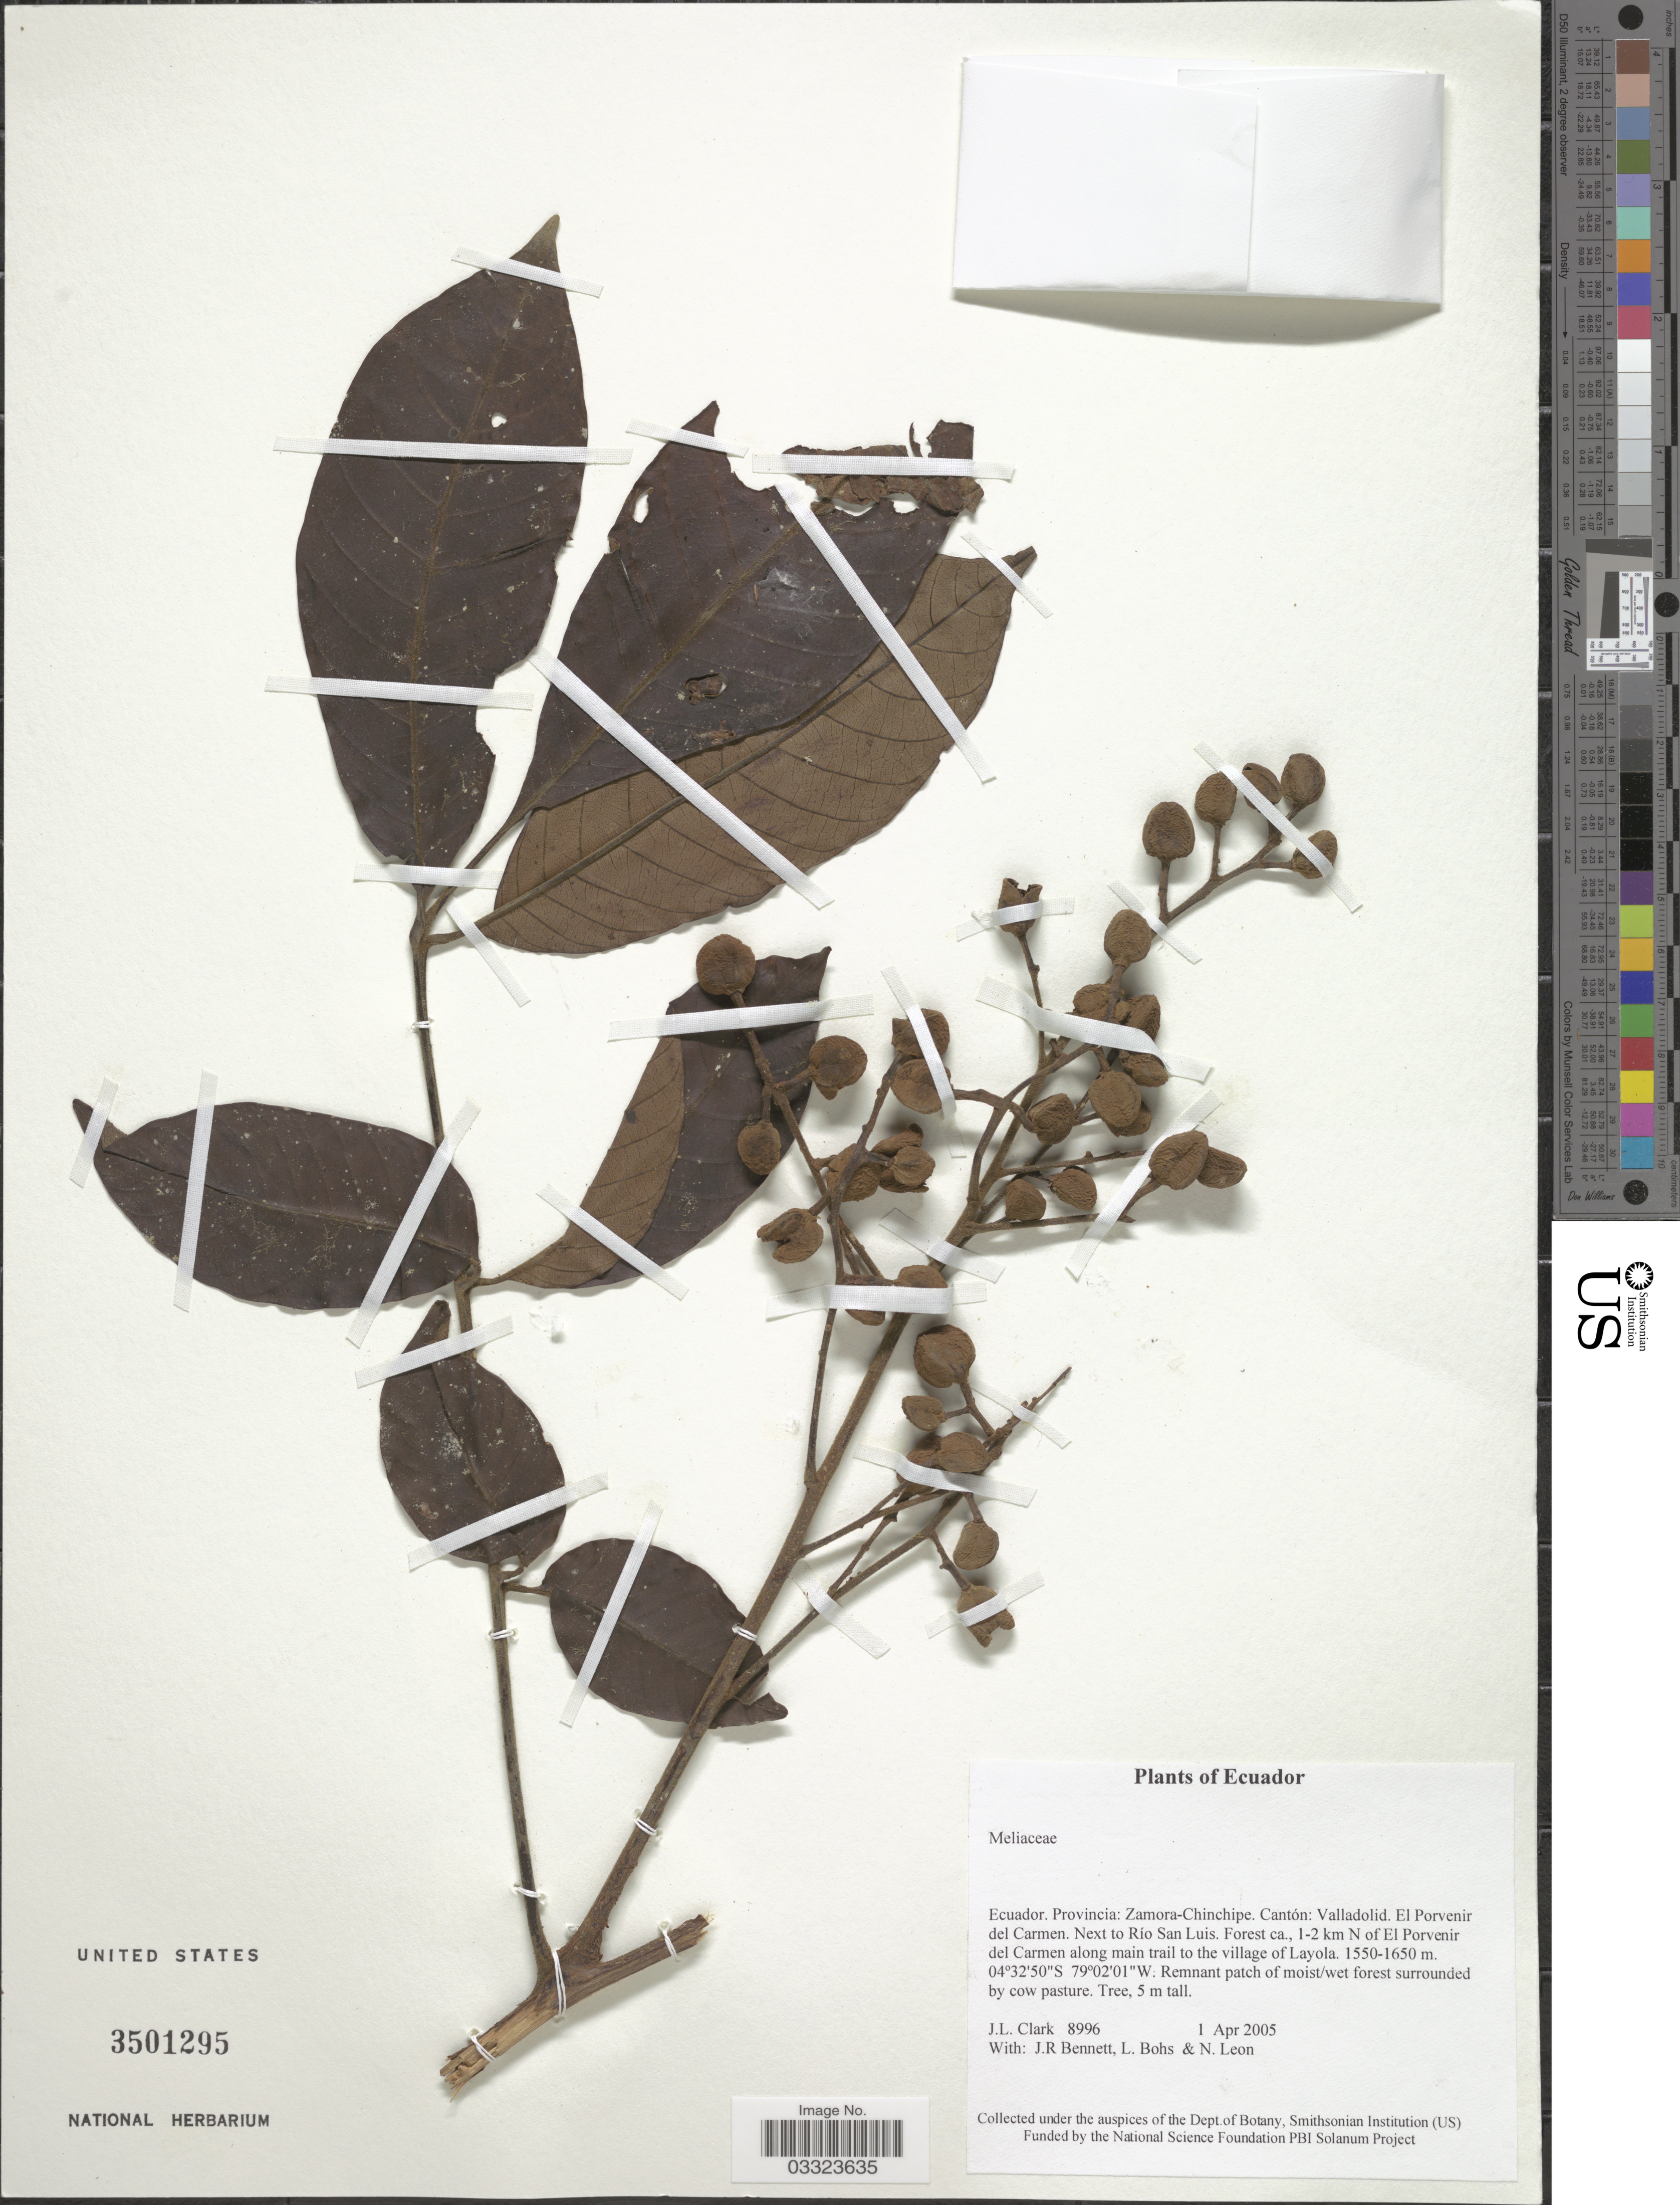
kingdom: Plantae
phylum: Tracheophyta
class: Magnoliopsida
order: Sapindales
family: Meliaceae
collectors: J. L. Clark, J. R. Bennett, L. A. Bohs & N. Leon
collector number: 8996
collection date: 2005-04-01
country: Ecuador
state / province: Zamora-Chinchipe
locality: Cantón: Valladolid. El Porvenir del Carmen, Next to Río San Luis. Forest ca., 1-2 km N of El Porvenir del Carmen along main trail to the village of Layola.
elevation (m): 1550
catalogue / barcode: US 3501295